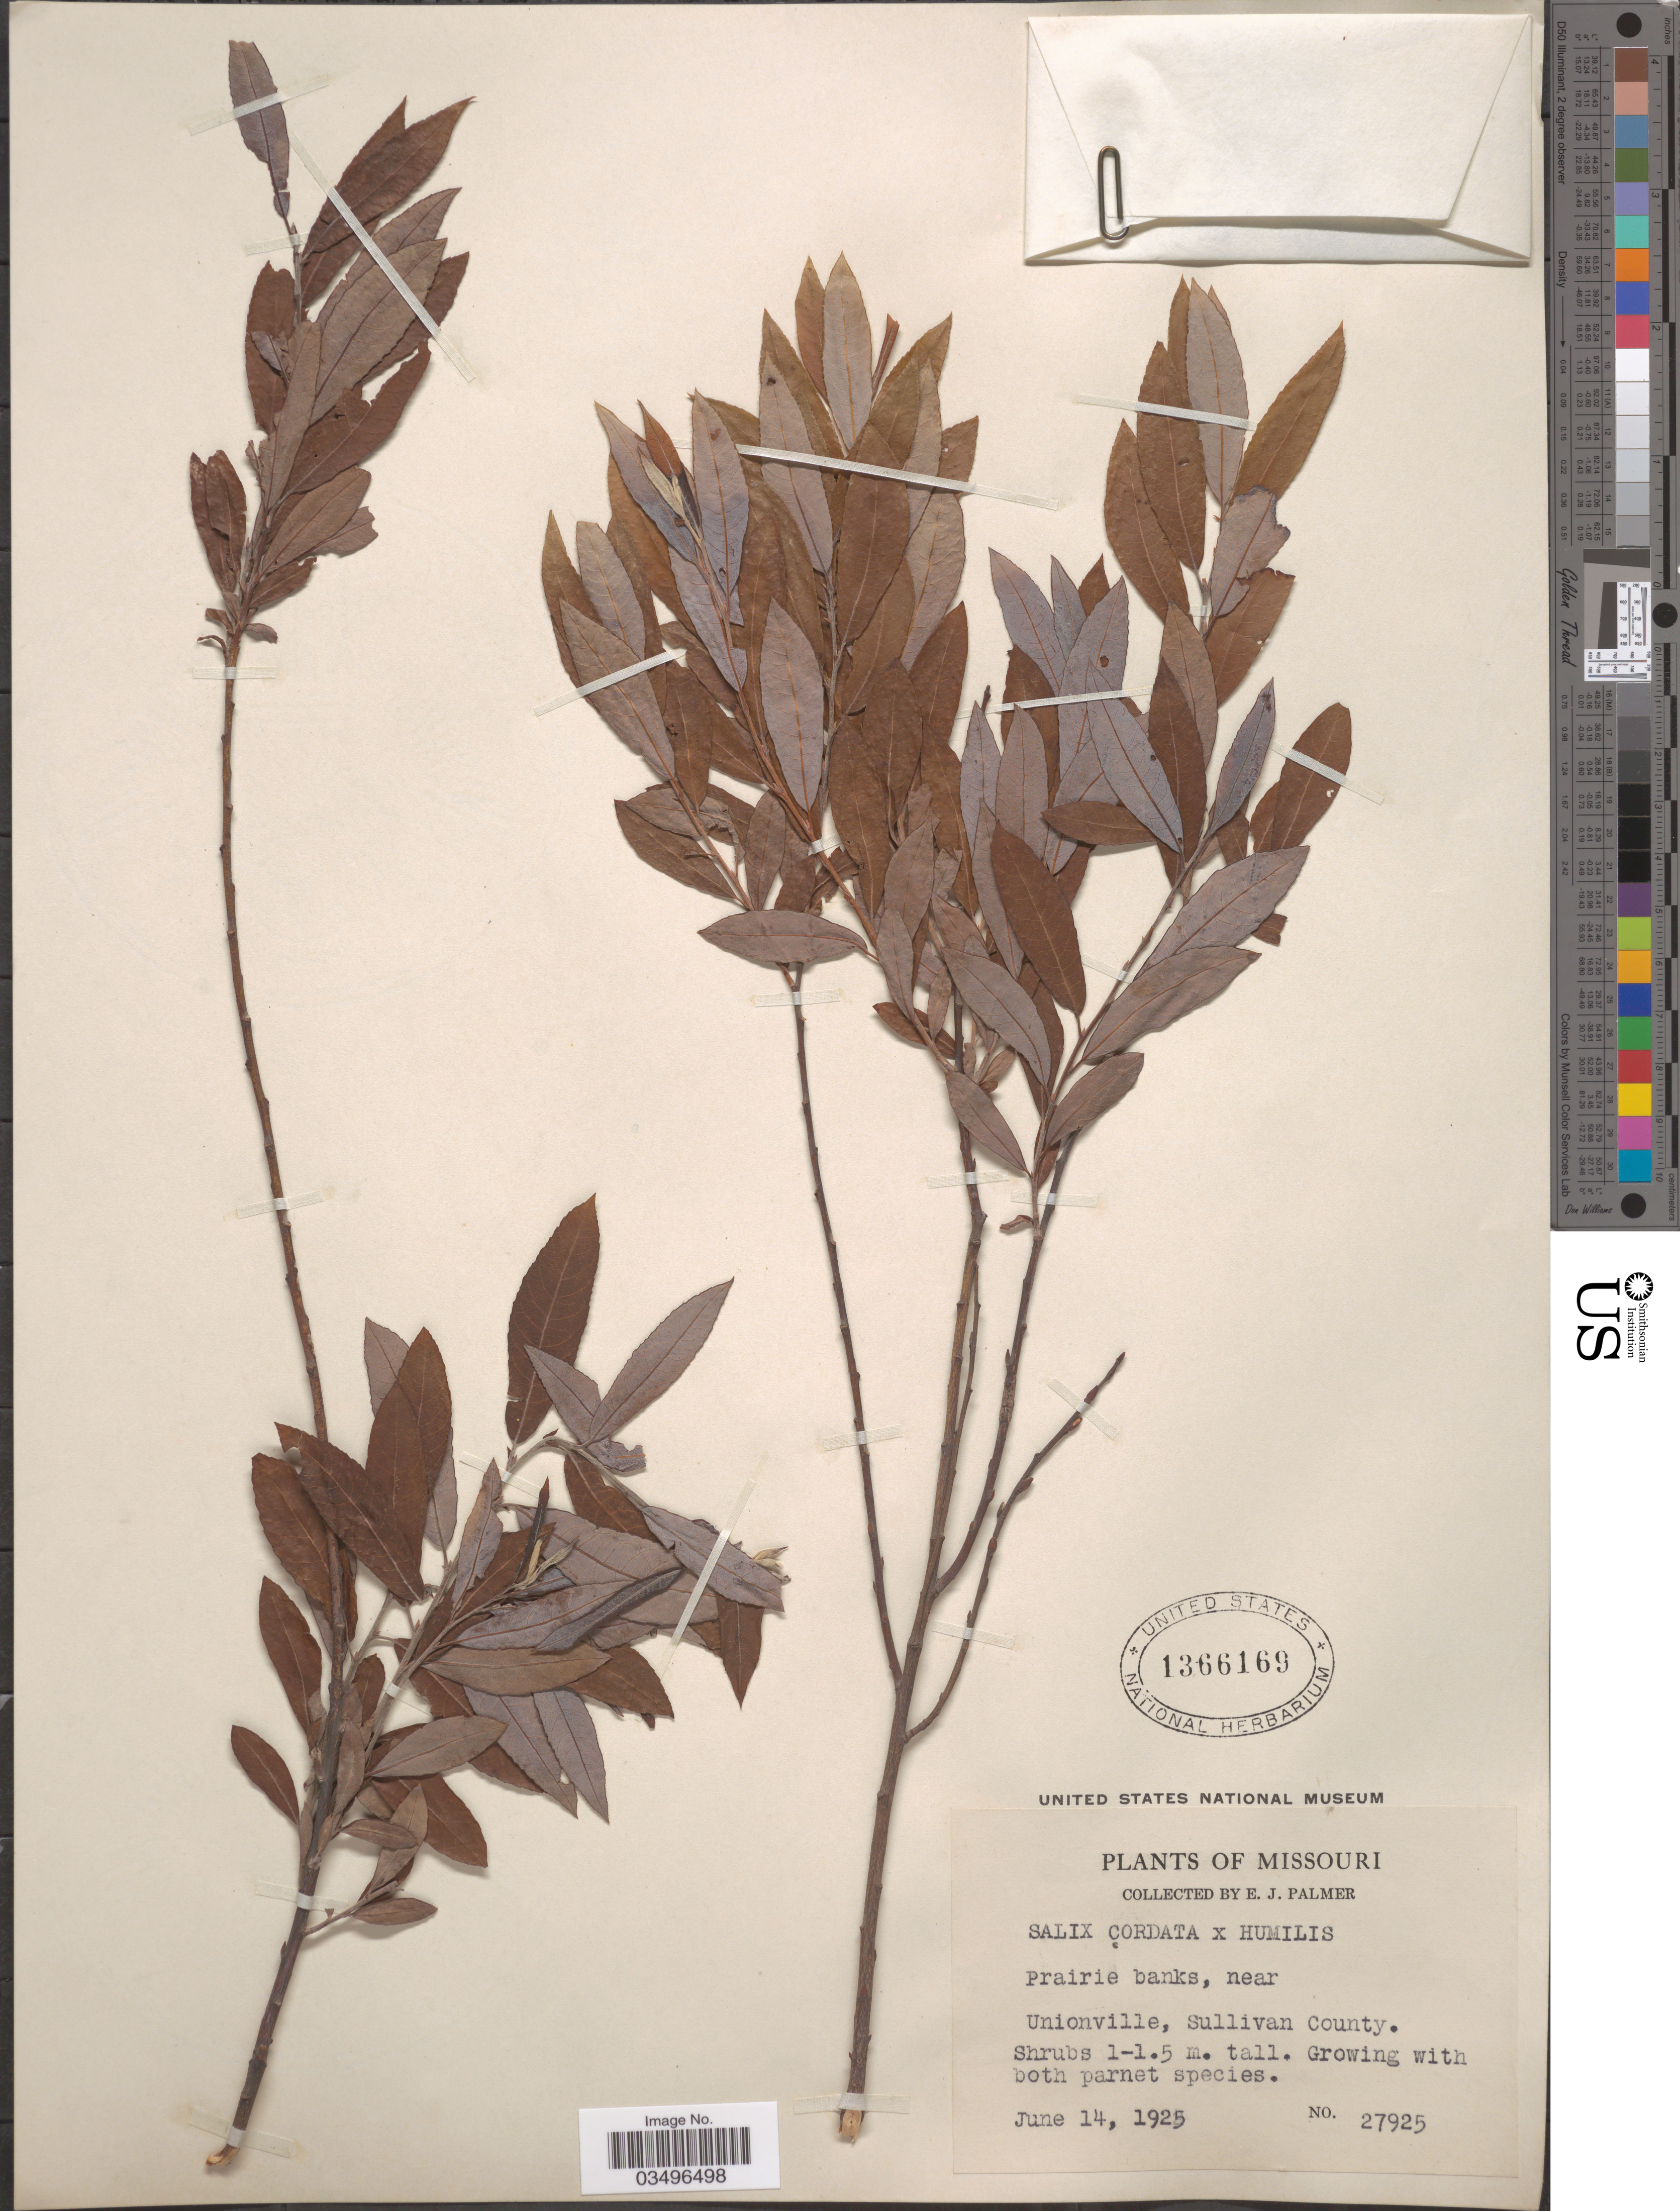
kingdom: Plantae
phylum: Tracheophyta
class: Magnoliopsida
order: Malpighiales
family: Salicaceae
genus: Salix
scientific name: Salix cordata x S. humilis Marshall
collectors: E. J. Palmer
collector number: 27925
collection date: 1925-06-14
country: United States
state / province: Missouri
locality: Prairie banks, near Unionville, Sullivan County.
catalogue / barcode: US 1366169